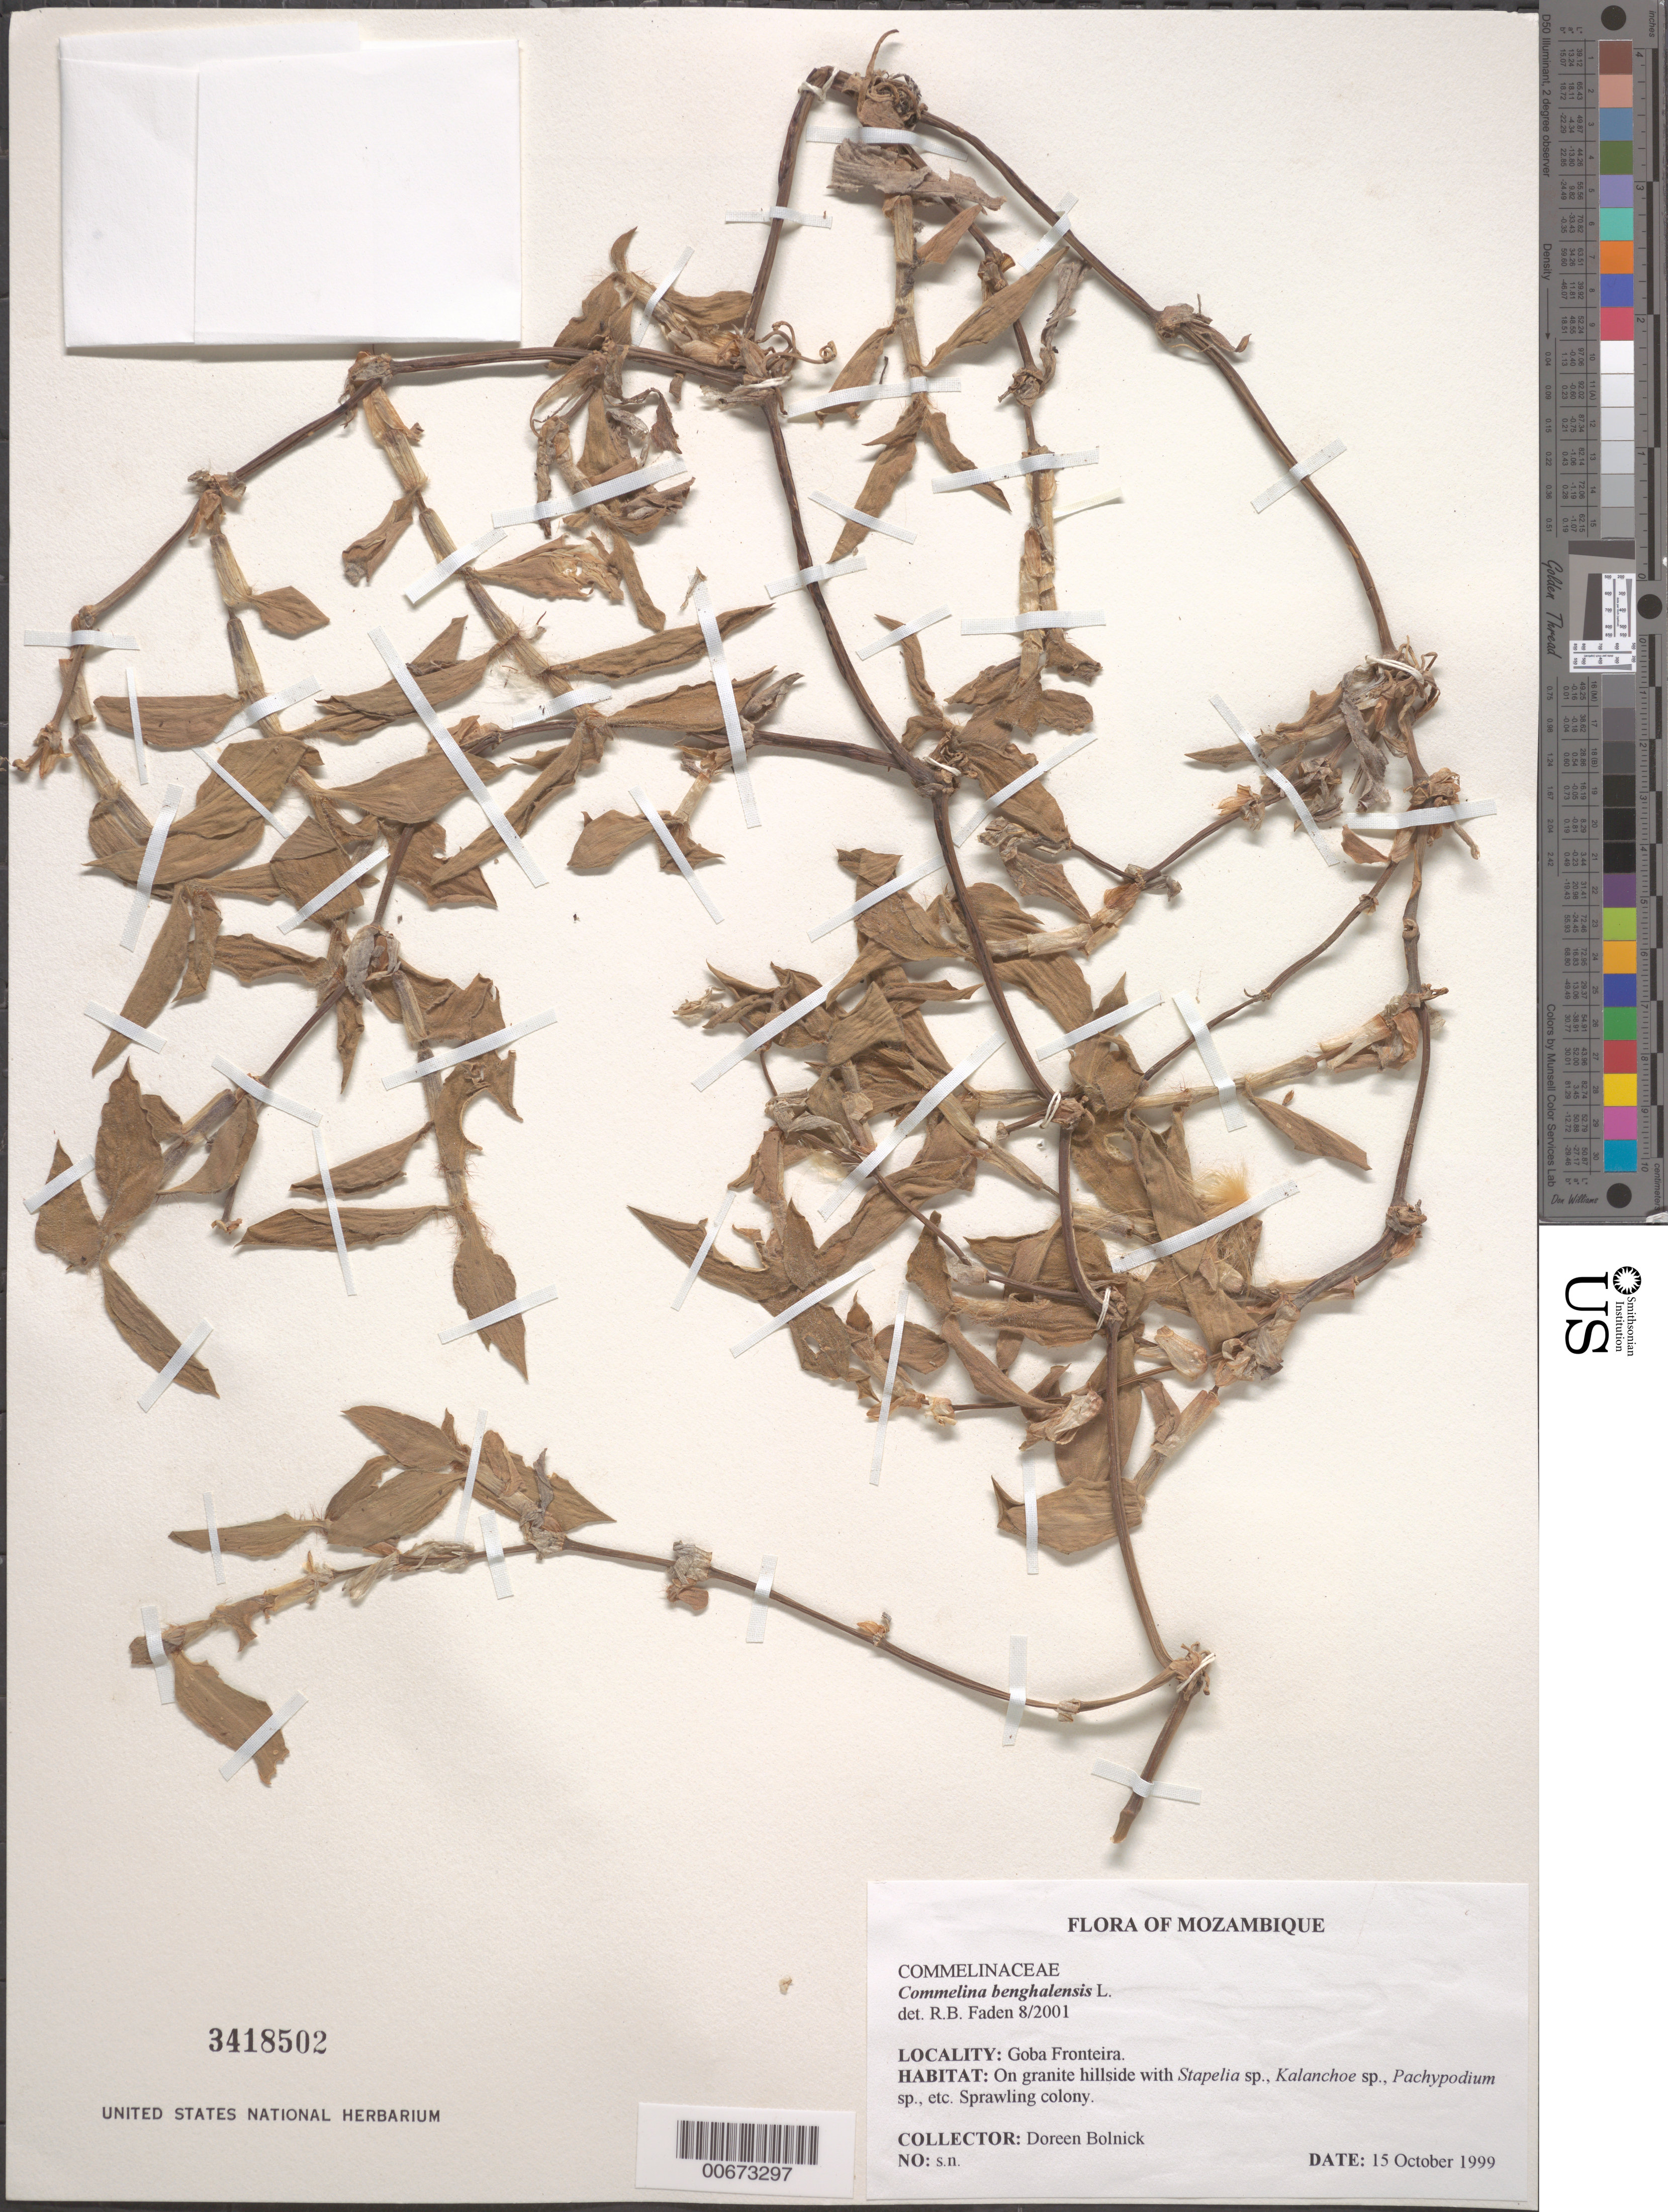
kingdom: Plantae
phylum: Tracheophyta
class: Liliopsida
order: Commelinales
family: Commelinaceae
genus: Commelina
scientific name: Commelina benghalensis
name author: L.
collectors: D. Bolnick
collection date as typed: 15 Oct 1999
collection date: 1999-10-15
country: Mozambique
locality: Goba Fronteira.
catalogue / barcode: US 3418502